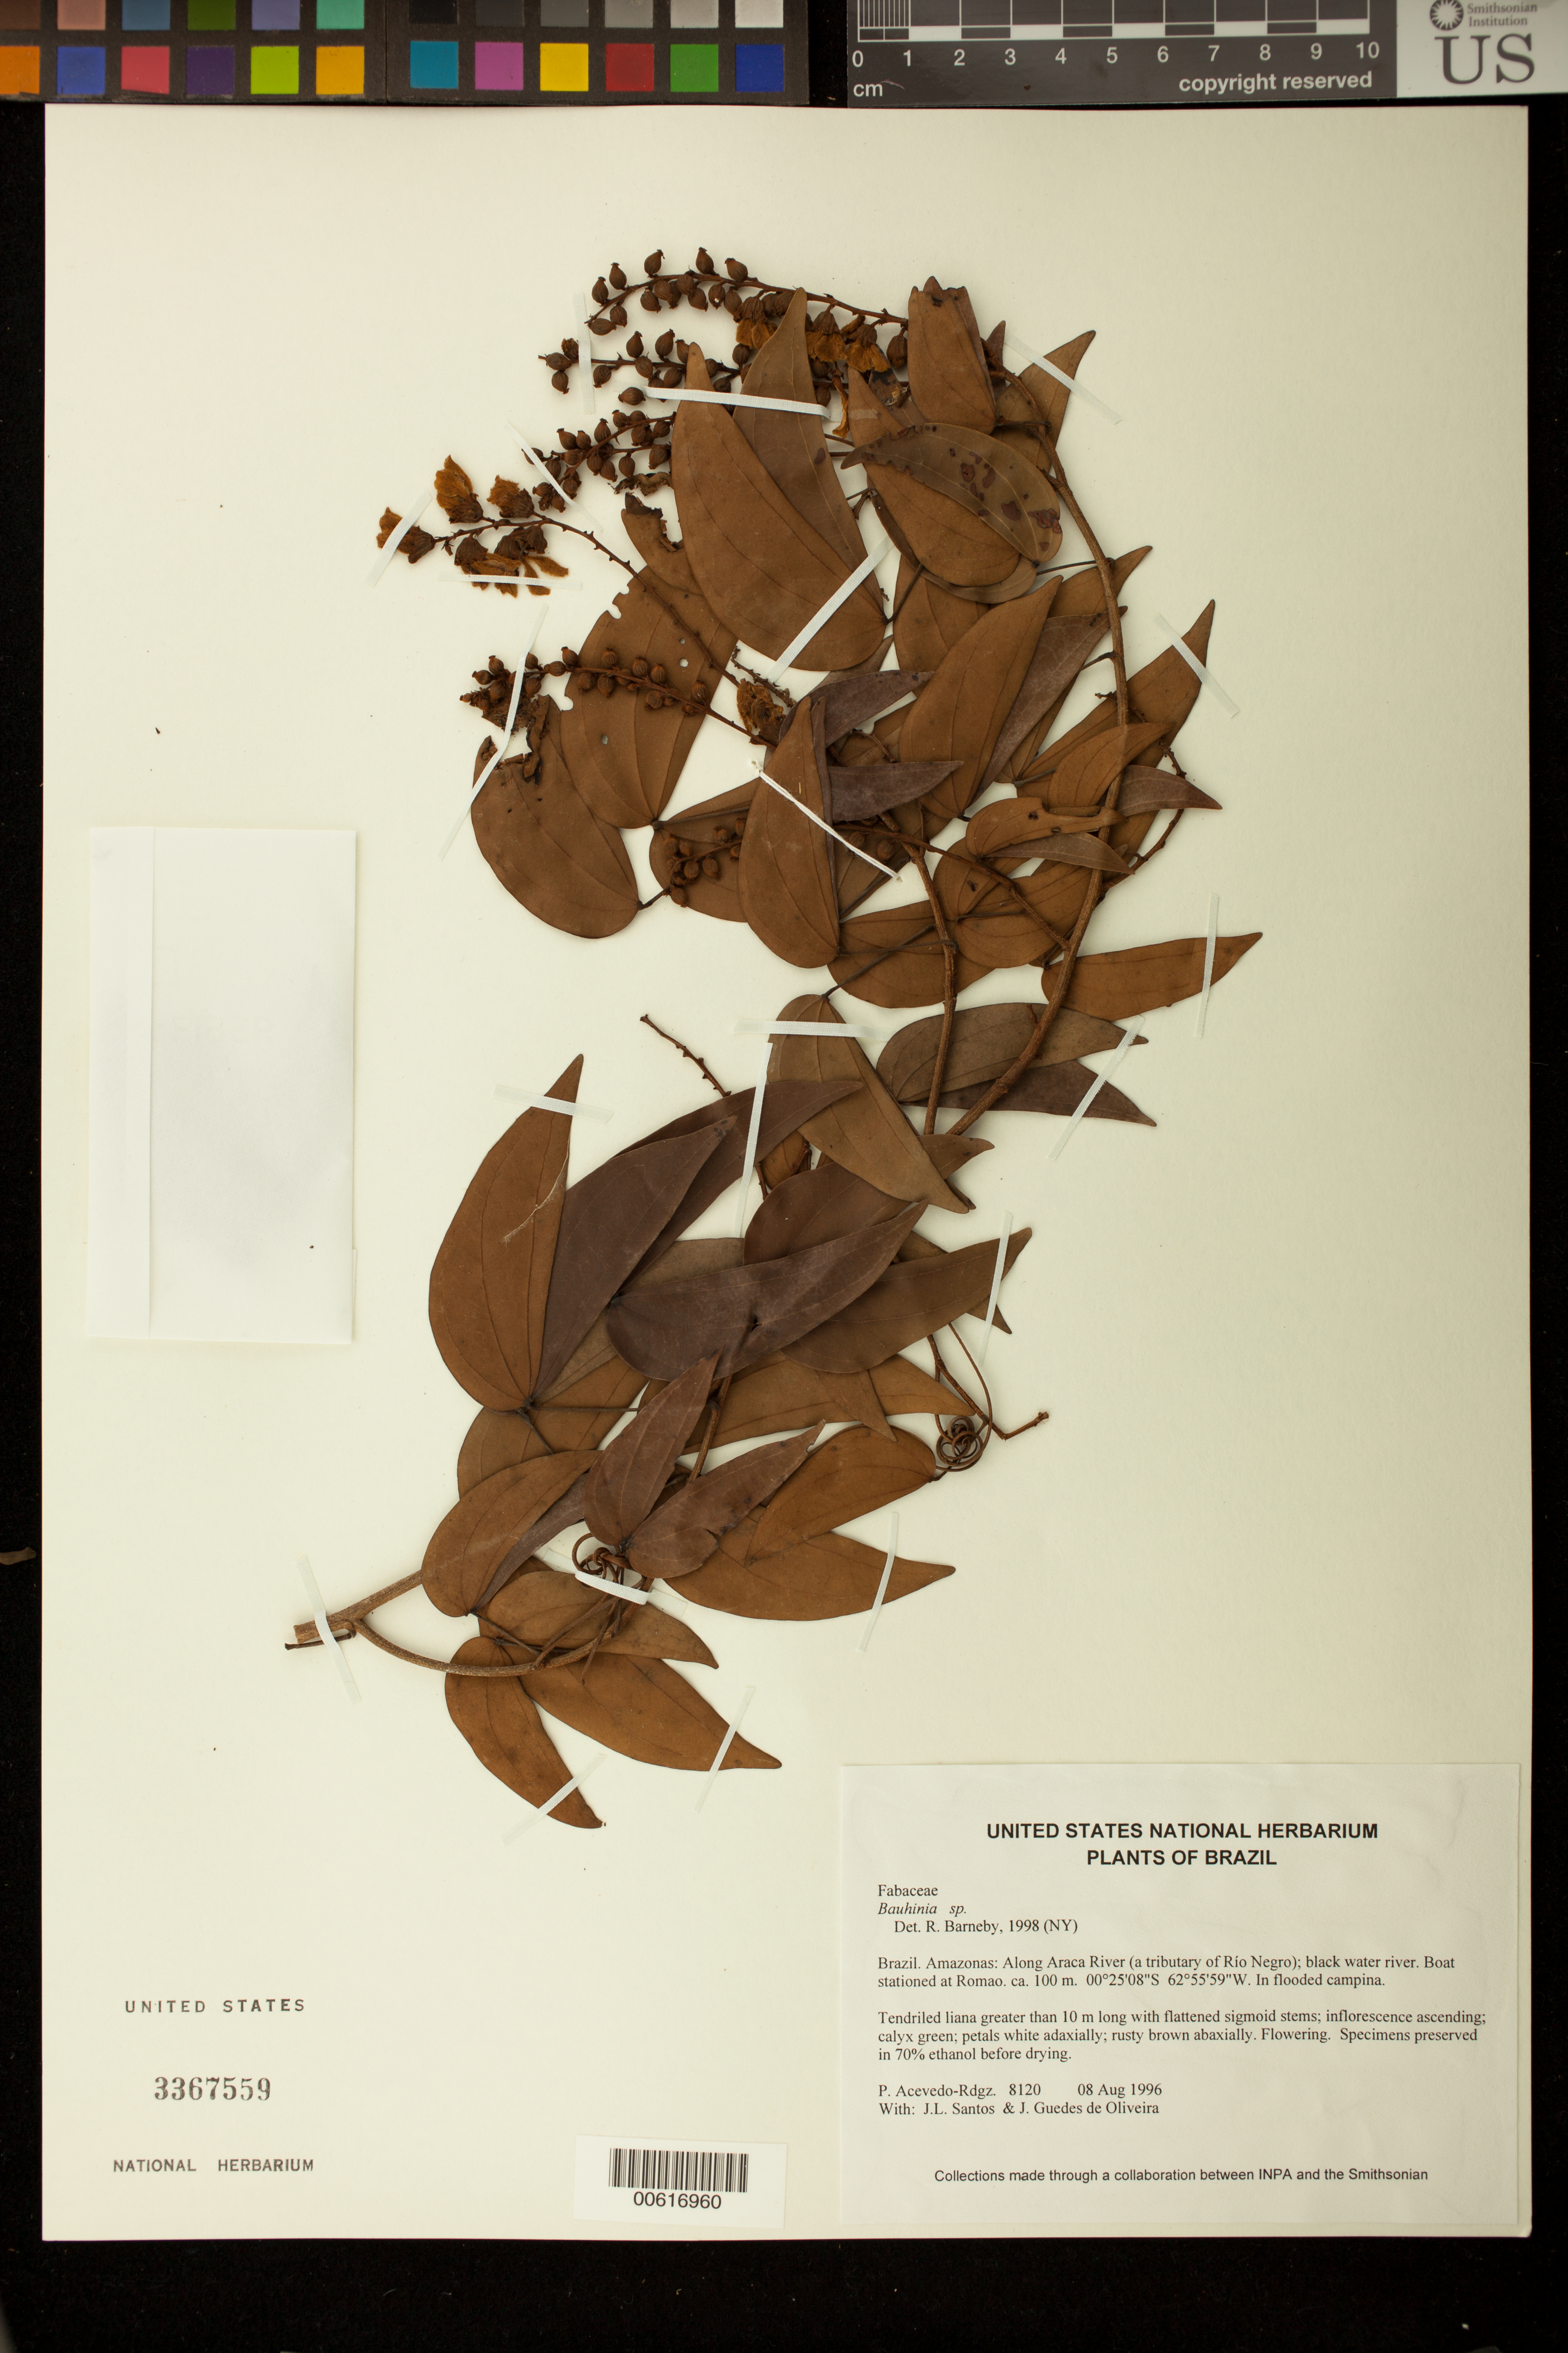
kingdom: Plantae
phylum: Tracheophyta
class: Magnoliopsida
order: Fabales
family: Fabaceae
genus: Schnella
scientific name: Schnella guianensis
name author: (Aubl.) Wunderlin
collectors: P. Acevedo-Rodr., J. L. Santos & J. Guedes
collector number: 8120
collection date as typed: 08 Aug 1996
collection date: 1996-08-08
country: Brazil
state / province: Amazonas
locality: Amazonas: Along Araca River (a tributary of Río Negro); black water river. Boat stationed at Romao.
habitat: In flooded campina.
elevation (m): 100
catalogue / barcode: US 3367559